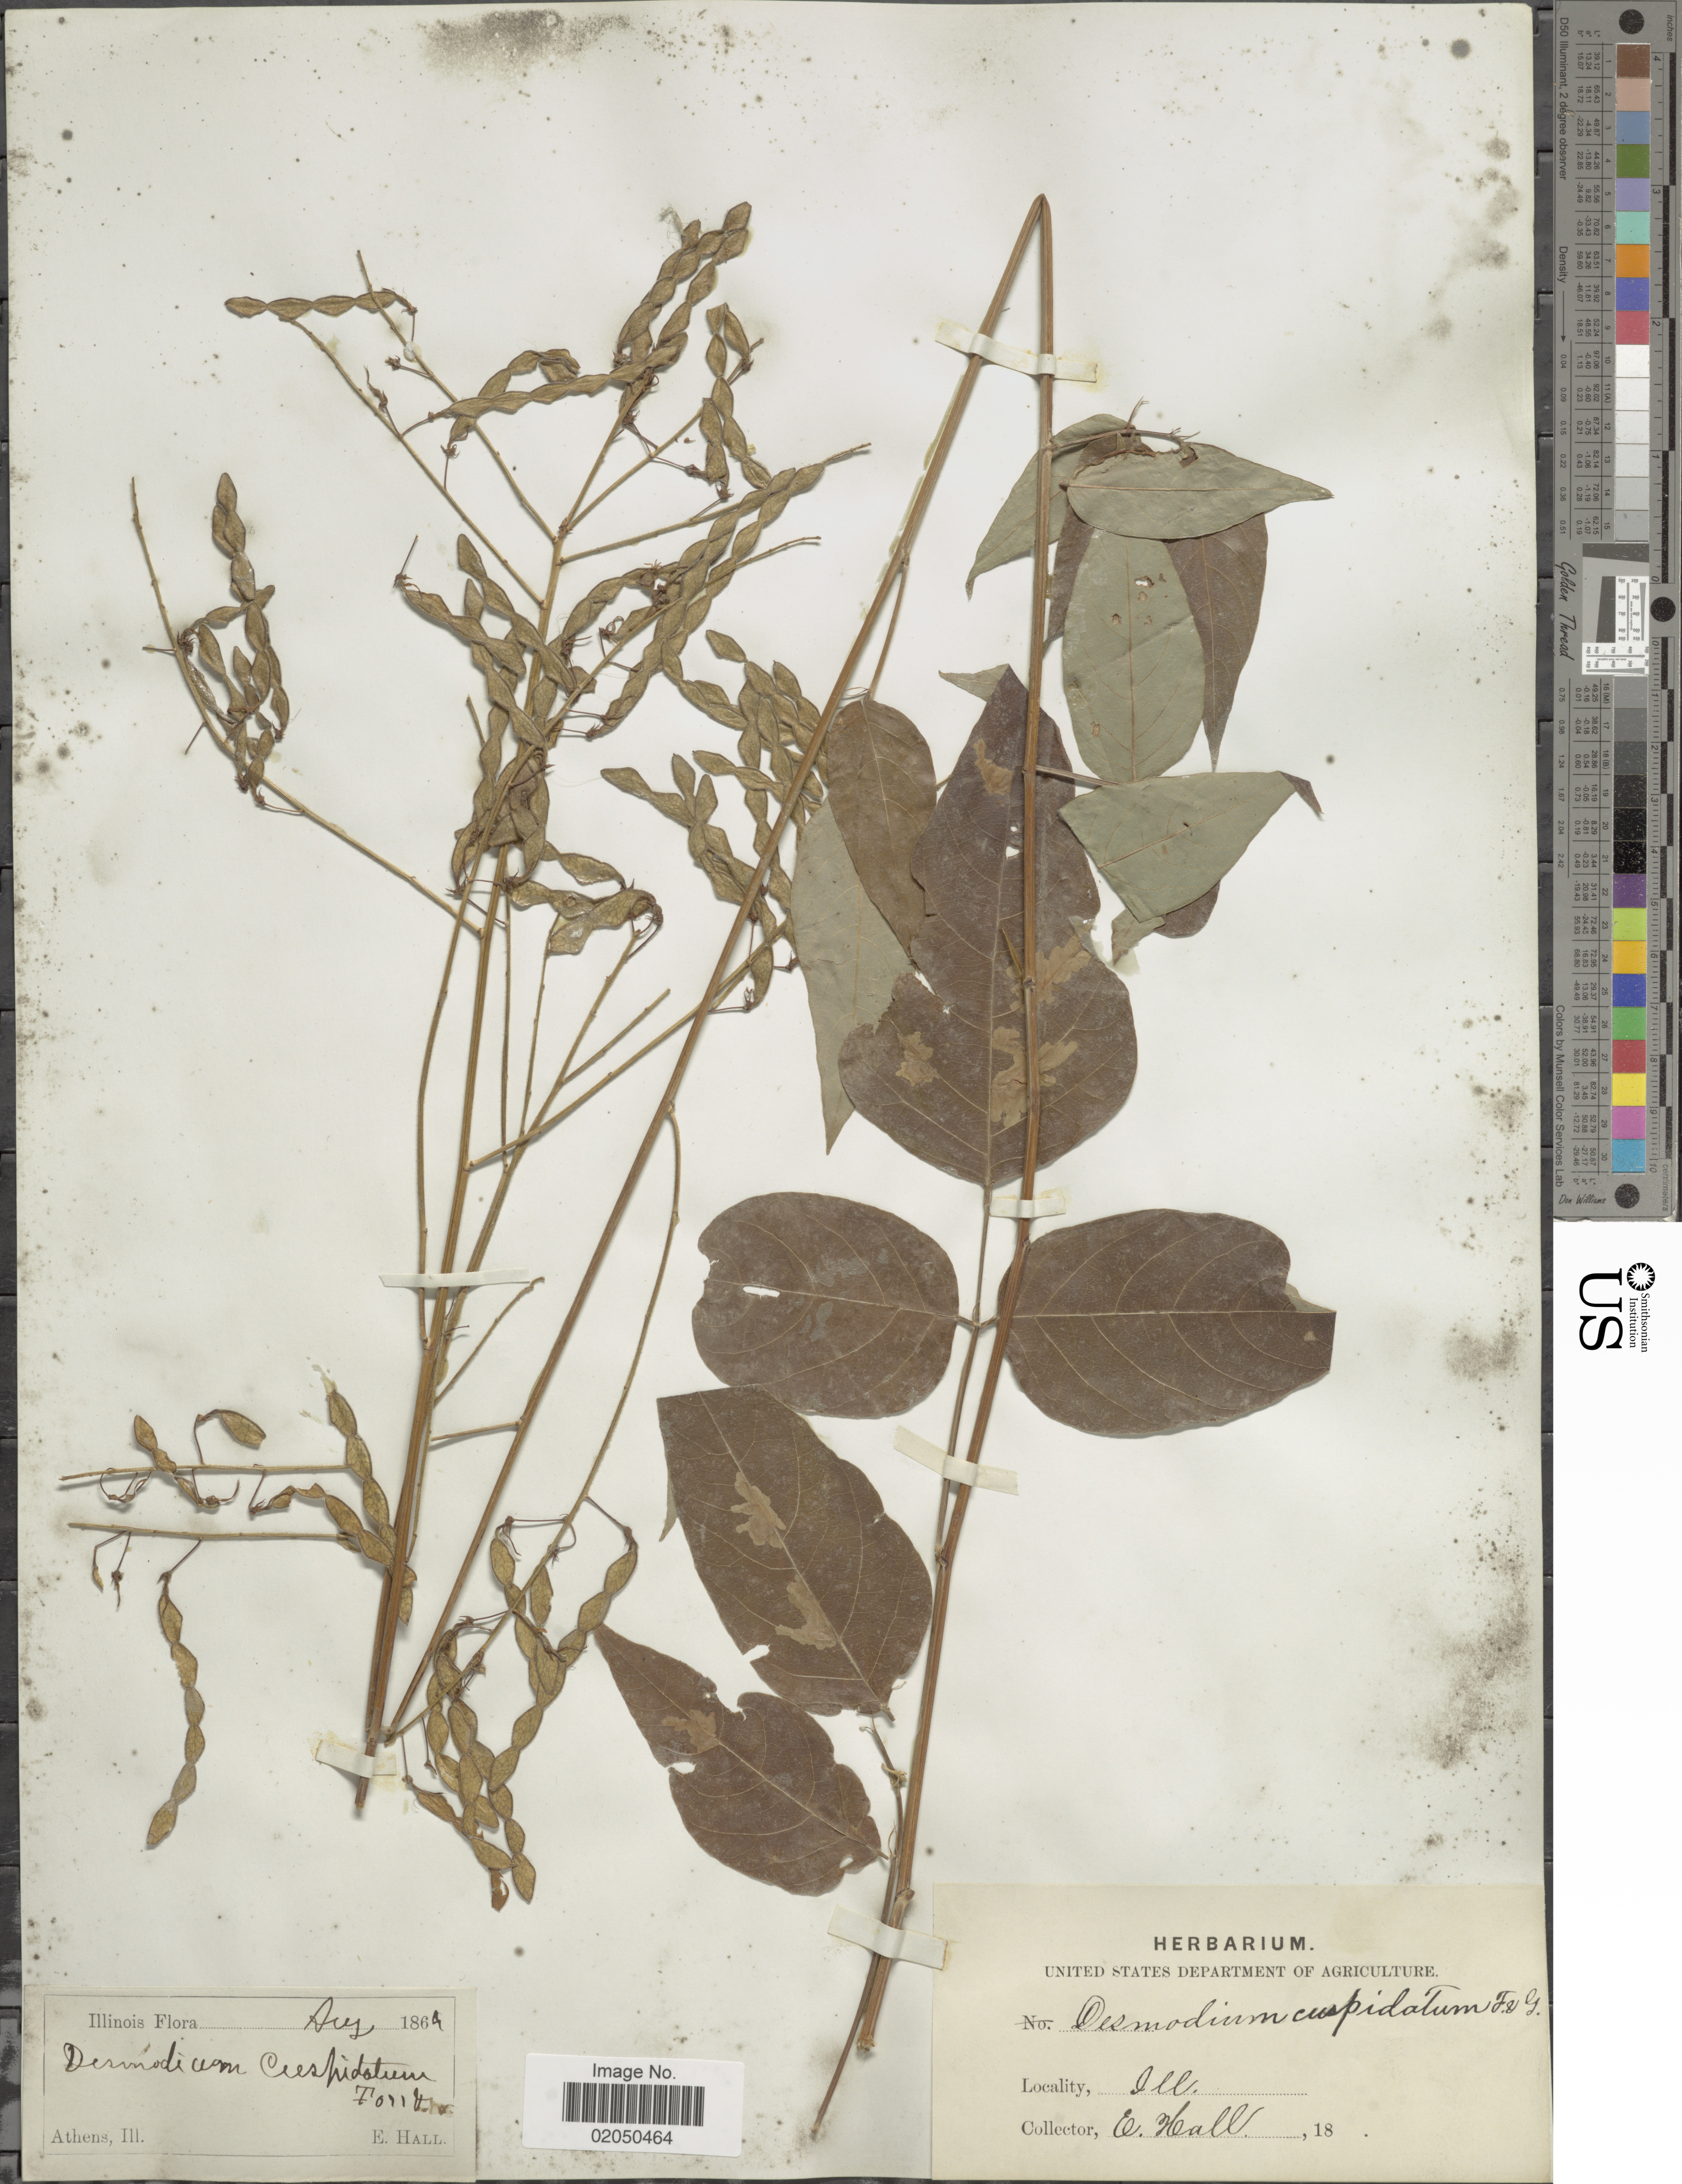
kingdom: Plantae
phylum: Tracheophyta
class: Magnoliopsida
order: Fabales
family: Fabaceae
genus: Desmodium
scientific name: Desmodium cuspidatum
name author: (Muhl. ex Willd.) Loudon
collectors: E. Hall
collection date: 1864-08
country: United States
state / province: Illinois